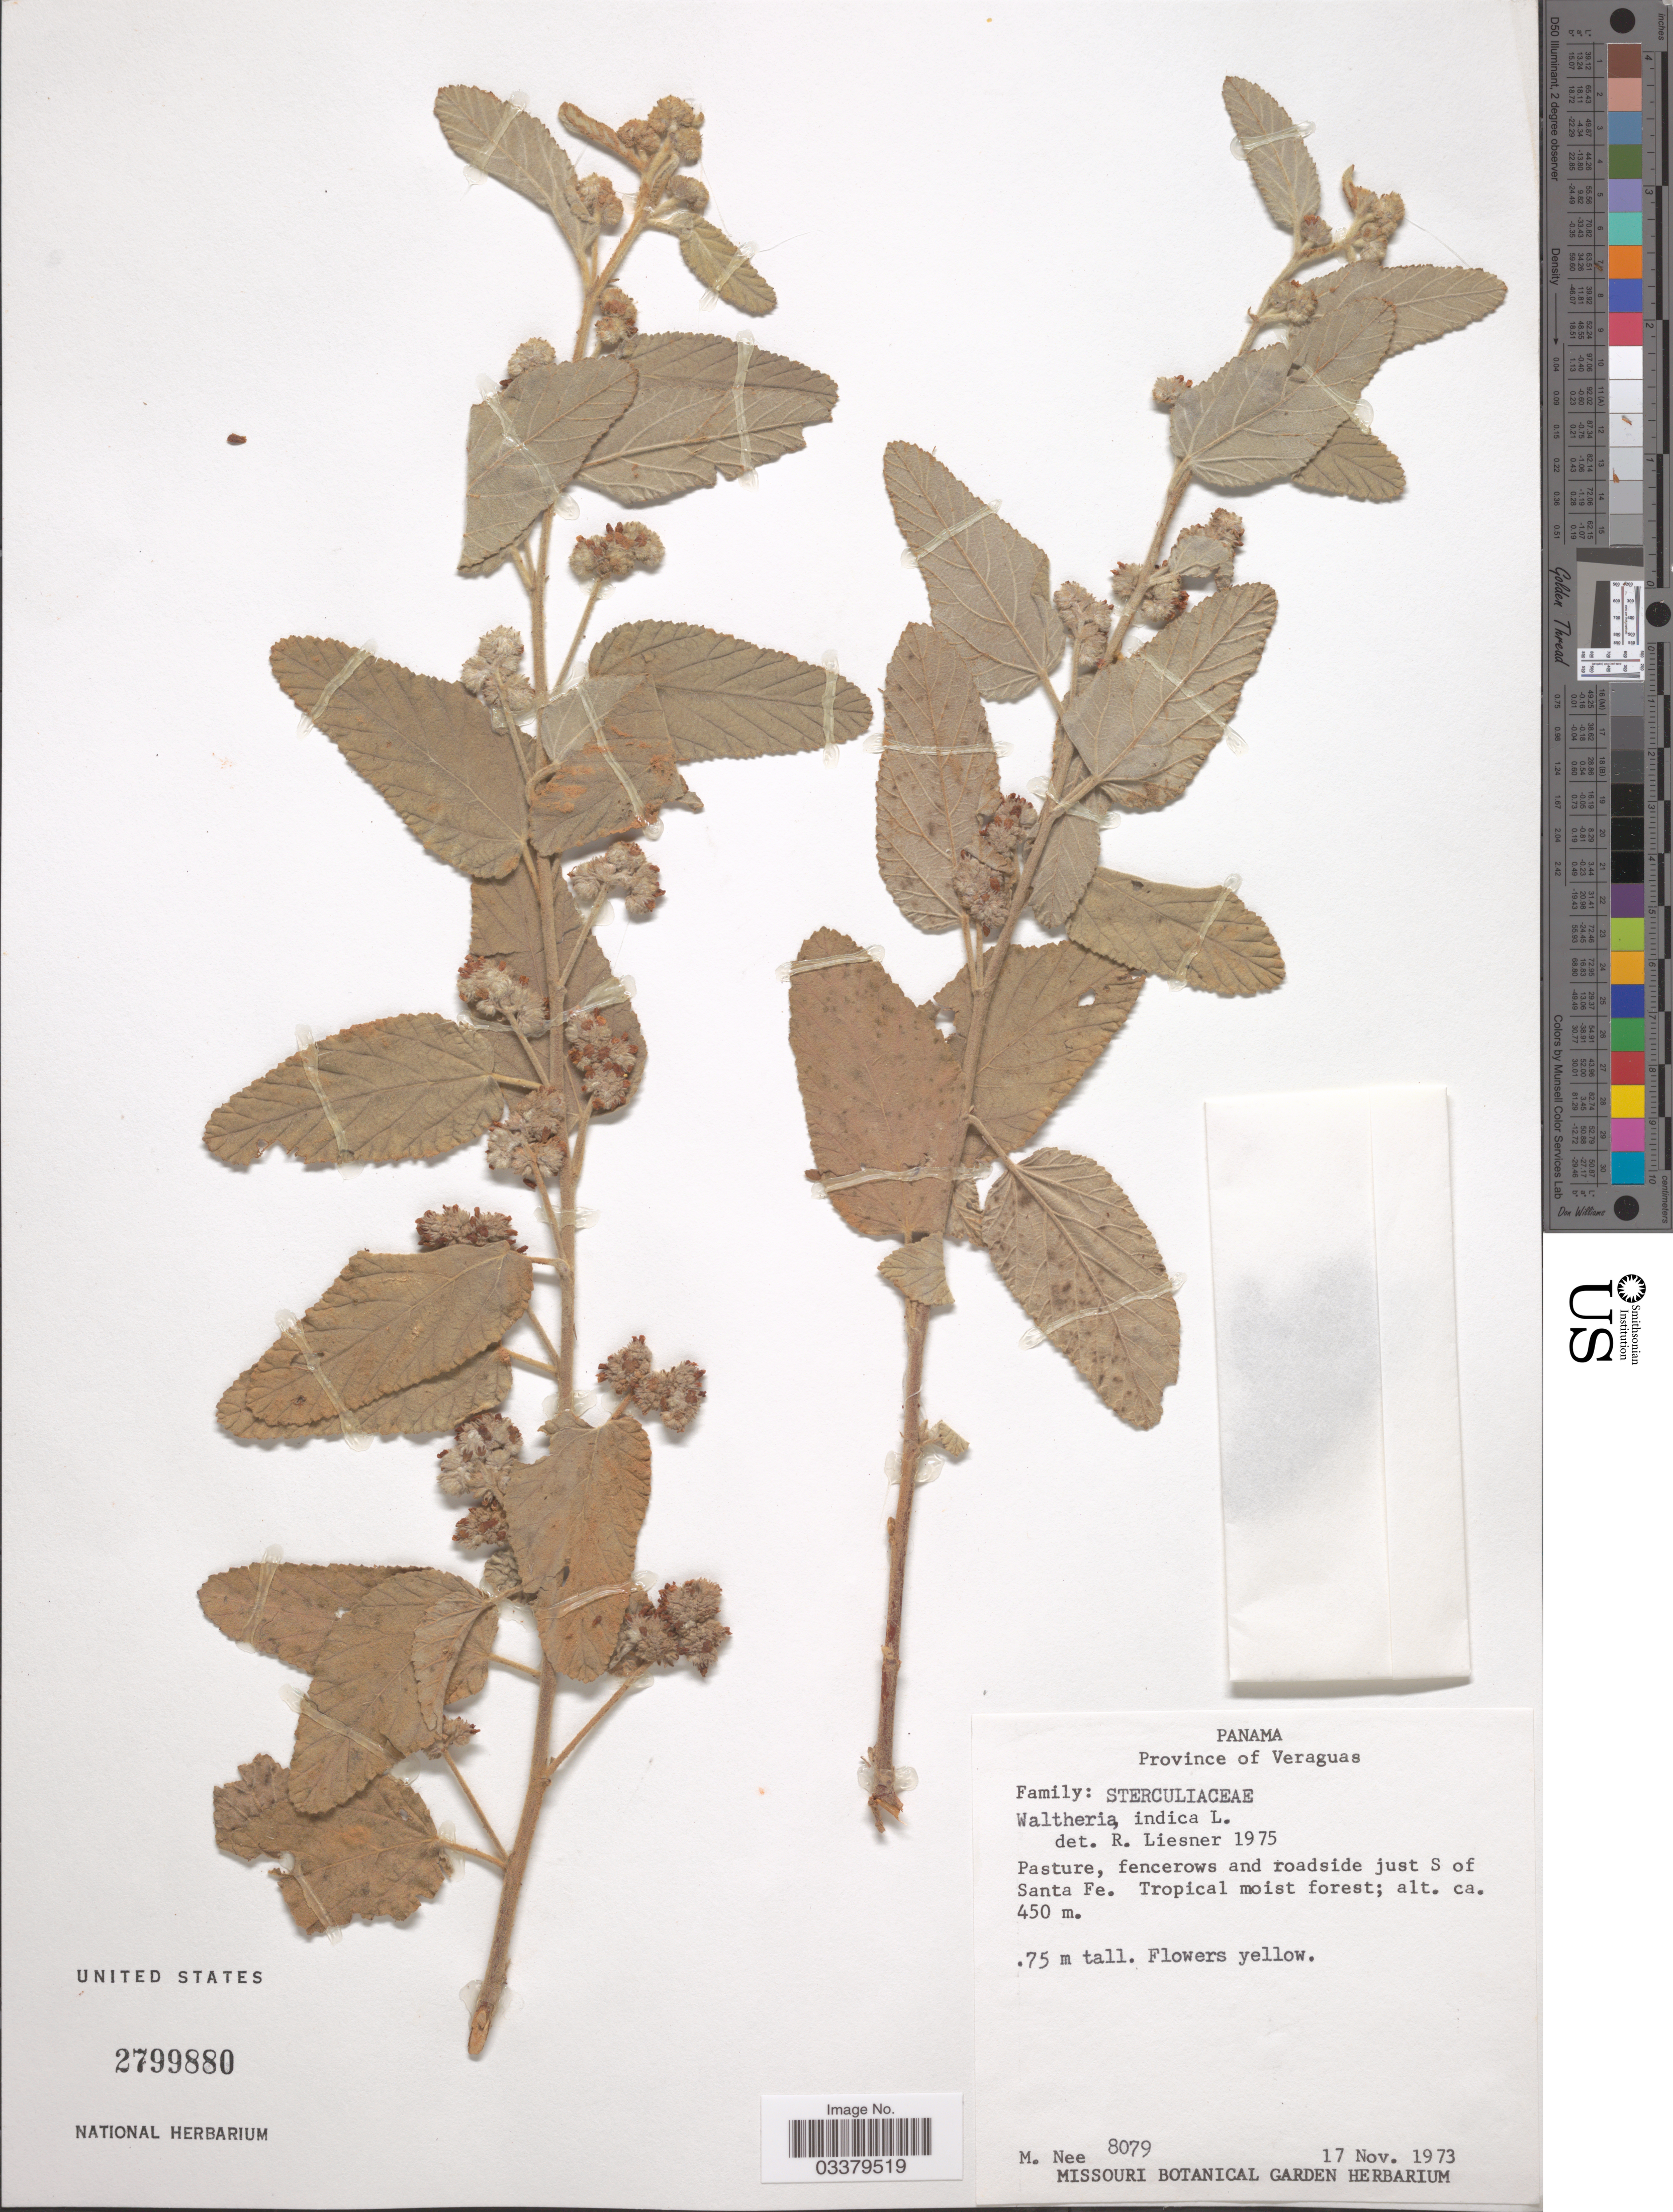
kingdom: Plantae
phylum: Tracheophyta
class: Magnoliopsida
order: Malvales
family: Malvaceae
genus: Waltheria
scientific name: Waltheria indica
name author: L.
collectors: M. Nee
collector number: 8079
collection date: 1973-11-17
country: Panama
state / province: Veraguas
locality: Pasture, fencerows and roadside just S of Santa Fe.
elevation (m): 450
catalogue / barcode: US 2799880